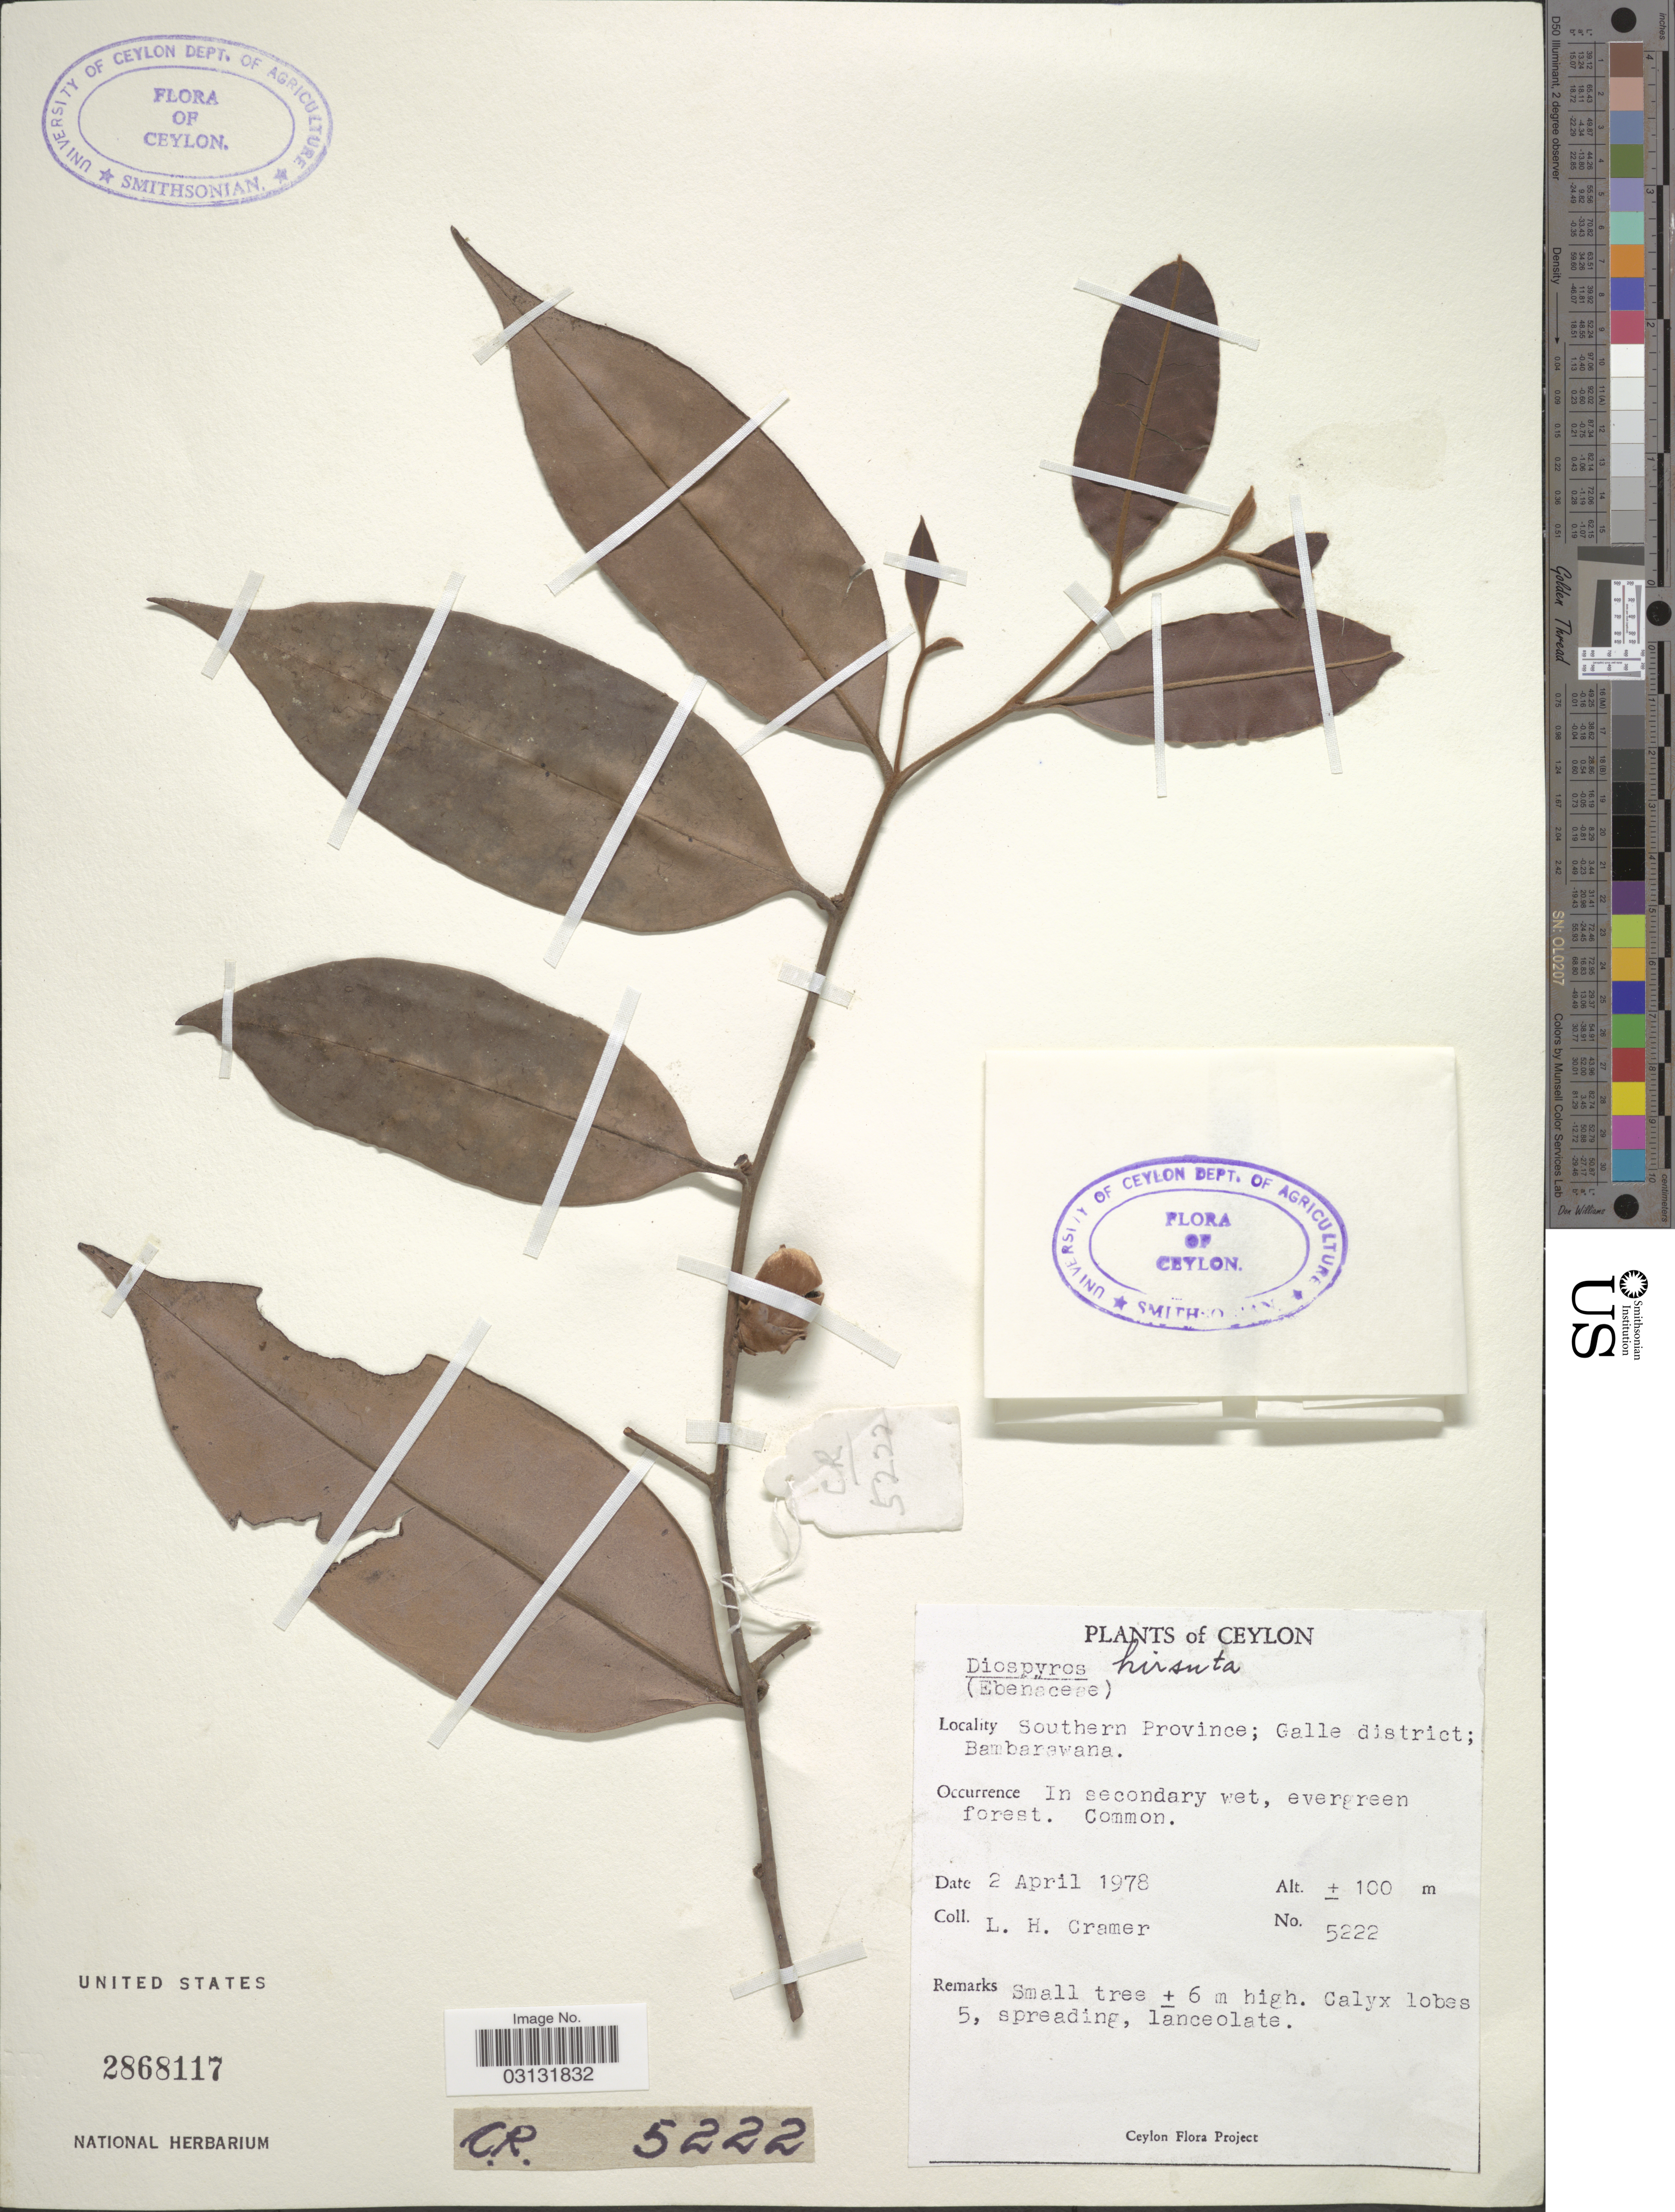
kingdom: Plantae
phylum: Tracheophyta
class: Magnoliopsida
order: Ericales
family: Ebenaceae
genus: Diospyros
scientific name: Diospyros hirsuta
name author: L. f.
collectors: L. H. Cramer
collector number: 5222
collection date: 1978-04-02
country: Sri Lanka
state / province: Southern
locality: Ceylon. Southern Province; Galle district; Bambarawana.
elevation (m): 100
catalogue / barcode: US 2868117